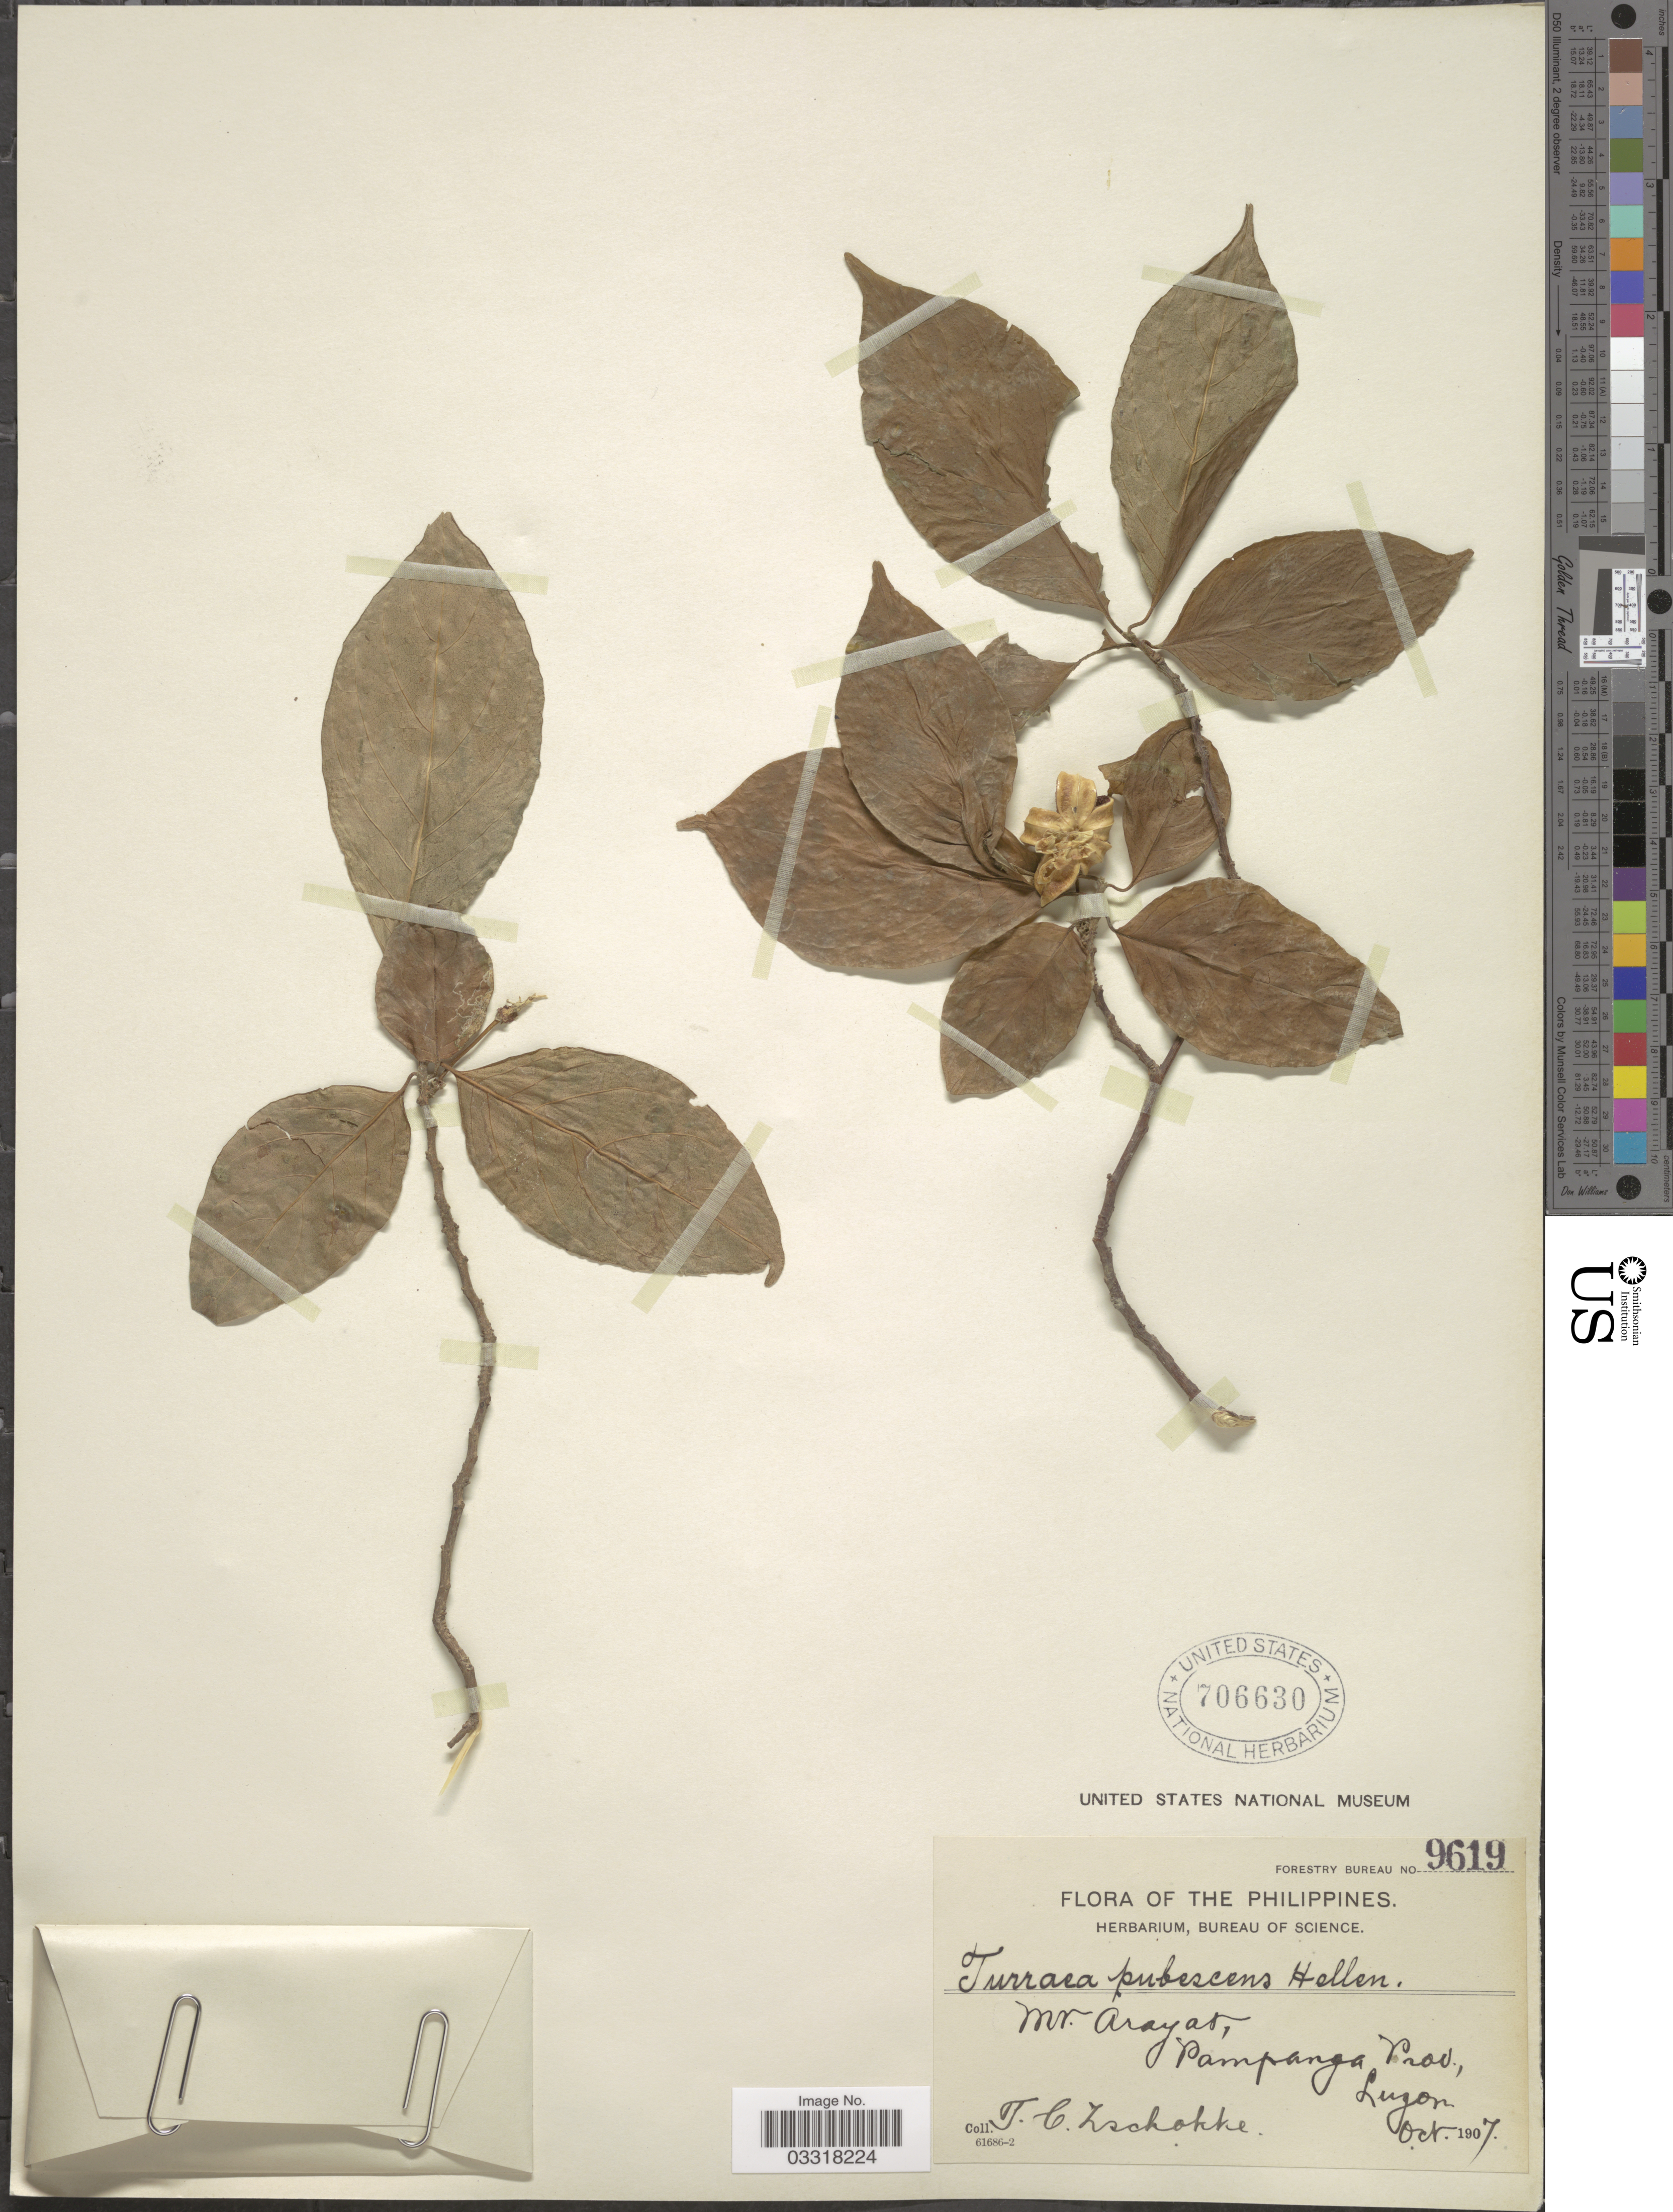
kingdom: Plantae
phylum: Tracheophyta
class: Magnoliopsida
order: Sapindales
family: Meliaceae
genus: Turraea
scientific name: Turraea membranacea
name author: Merr.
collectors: T. C. Zschokke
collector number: Forestry Bureau 9619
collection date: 1907-10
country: Philippines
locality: Mt. Arayat, Pampanga Prov., Luzon.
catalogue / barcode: US 706630